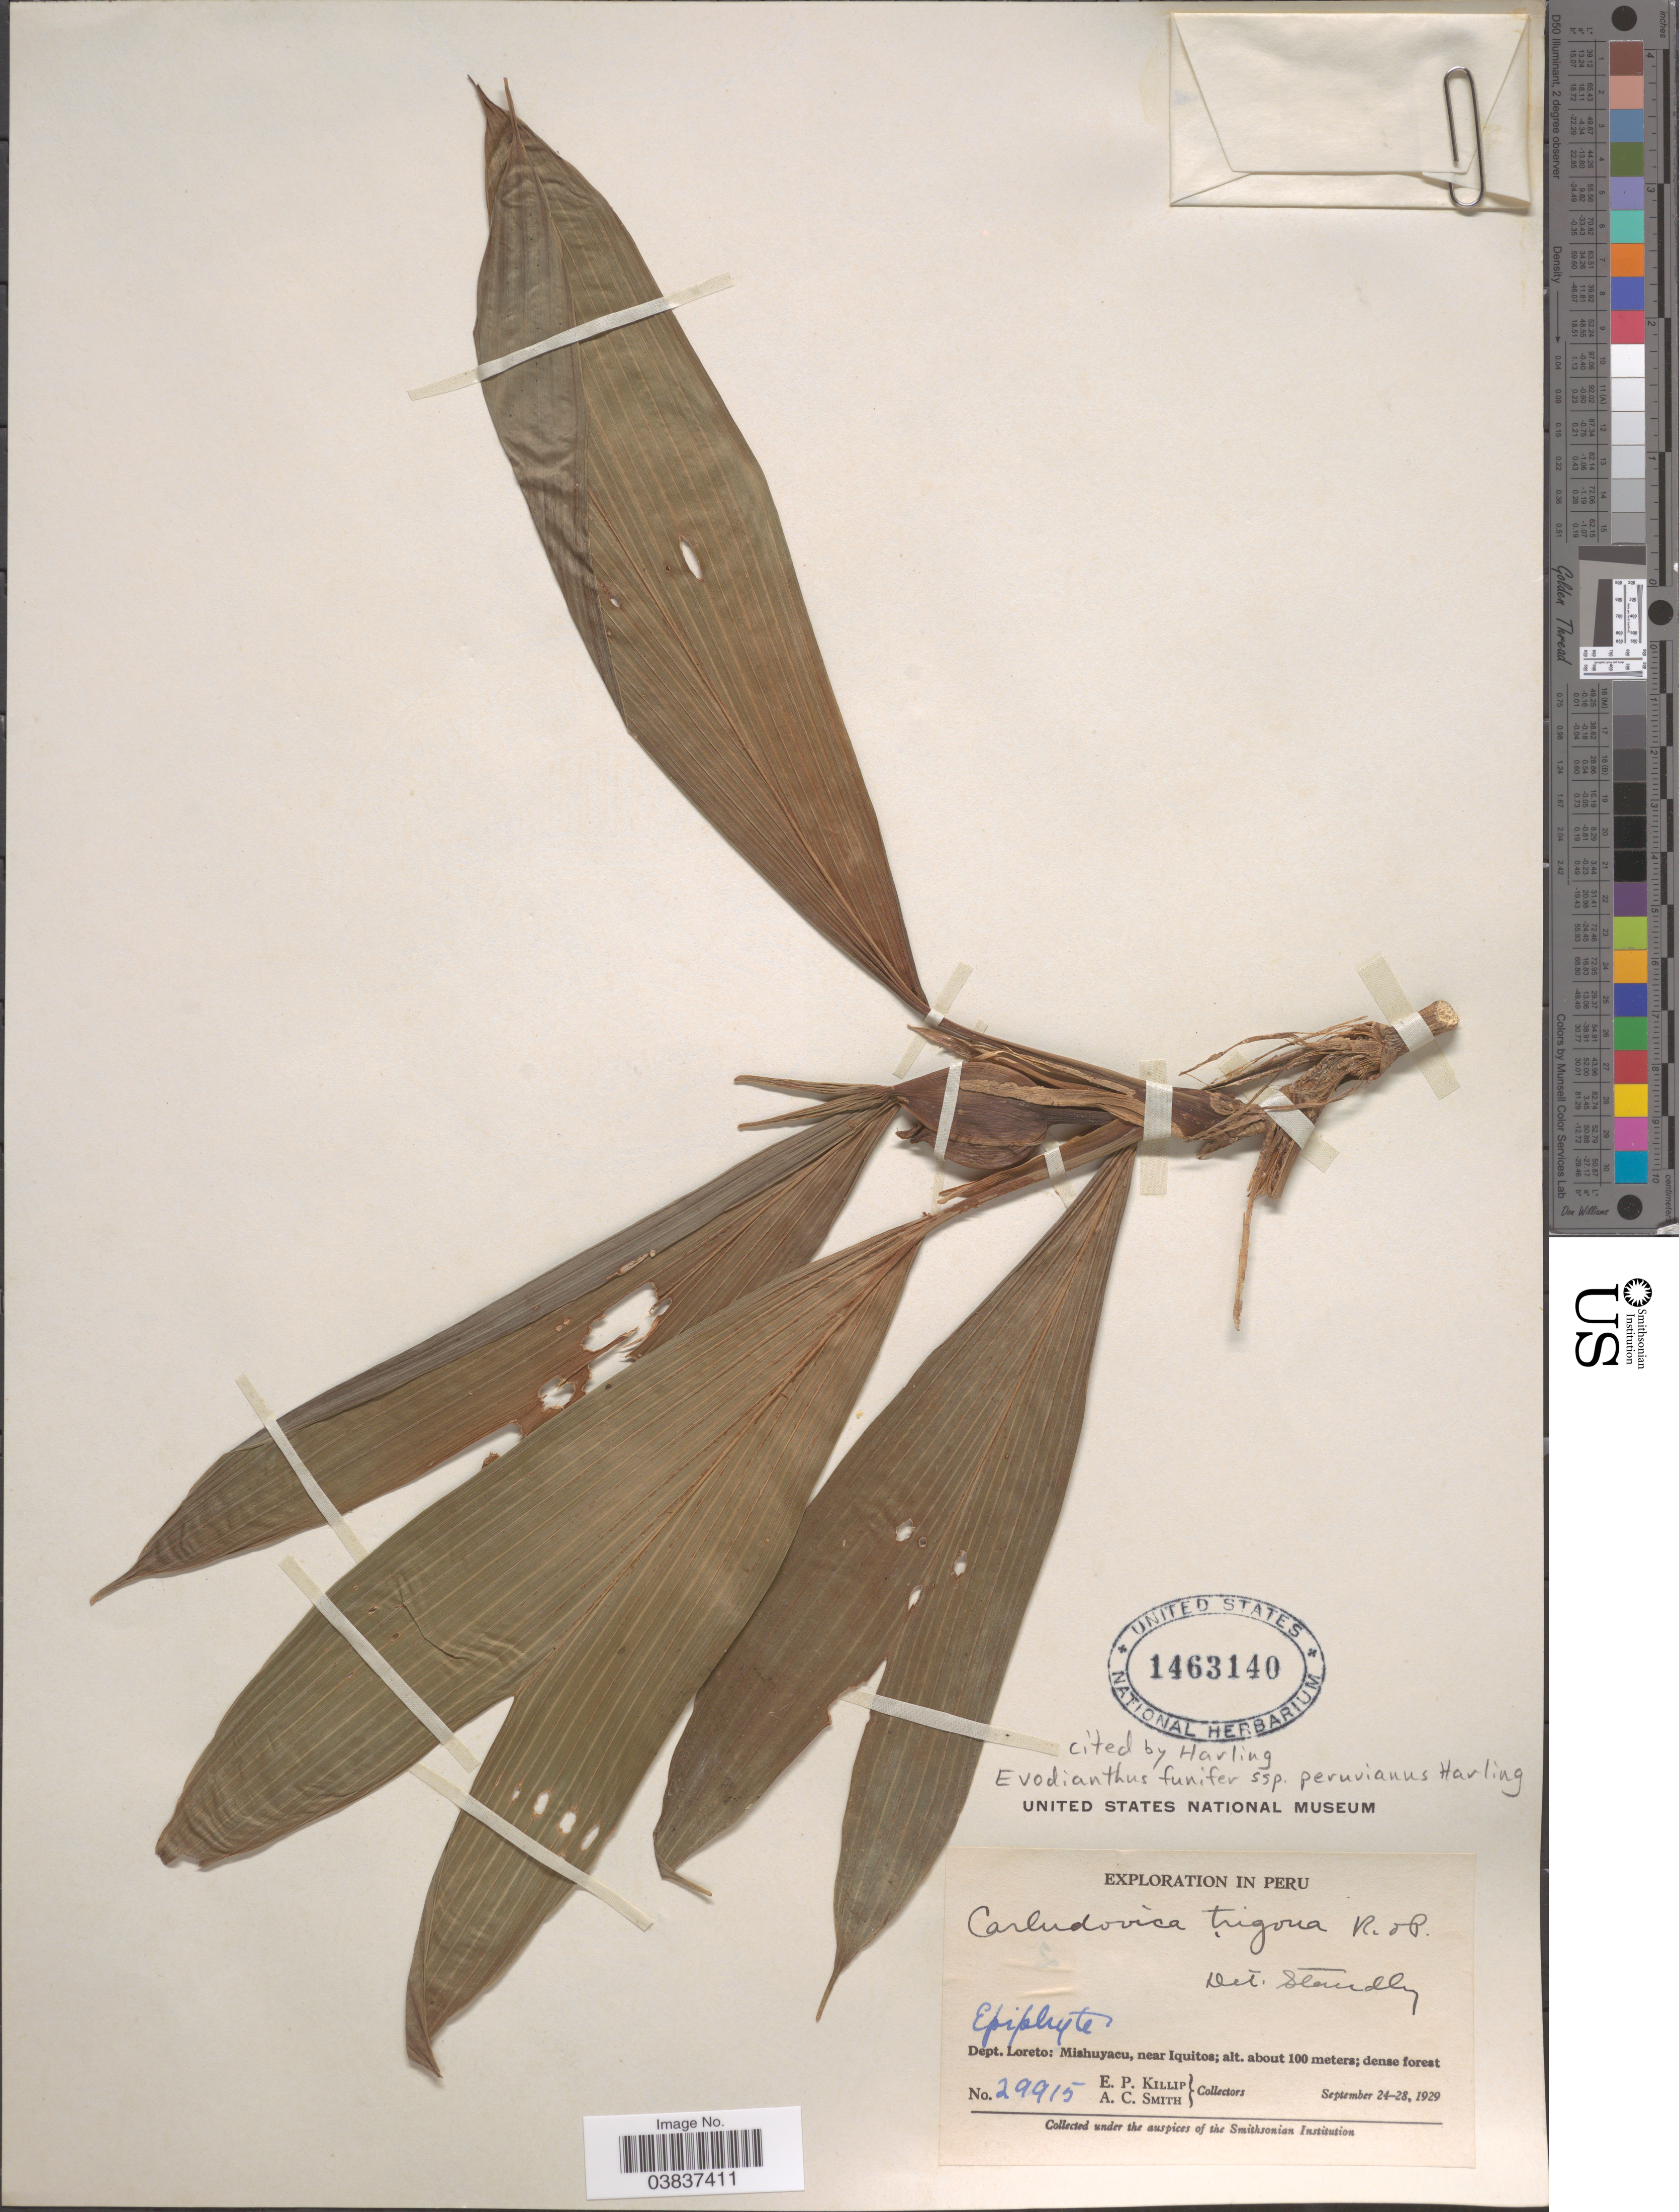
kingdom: Plantae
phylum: Tracheophyta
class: Liliopsida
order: Pandanales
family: Cyclanthaceae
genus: Evodianthus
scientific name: Evodianthus funifer subsp. peruvianus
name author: Harling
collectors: E. P. Killip & A. C. Smith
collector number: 29915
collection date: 1929-09-24/1929-09-28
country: Peru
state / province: Loreto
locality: Dept. Loreto: Mishuyacu, near Iquitos.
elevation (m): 100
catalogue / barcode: US 1463140